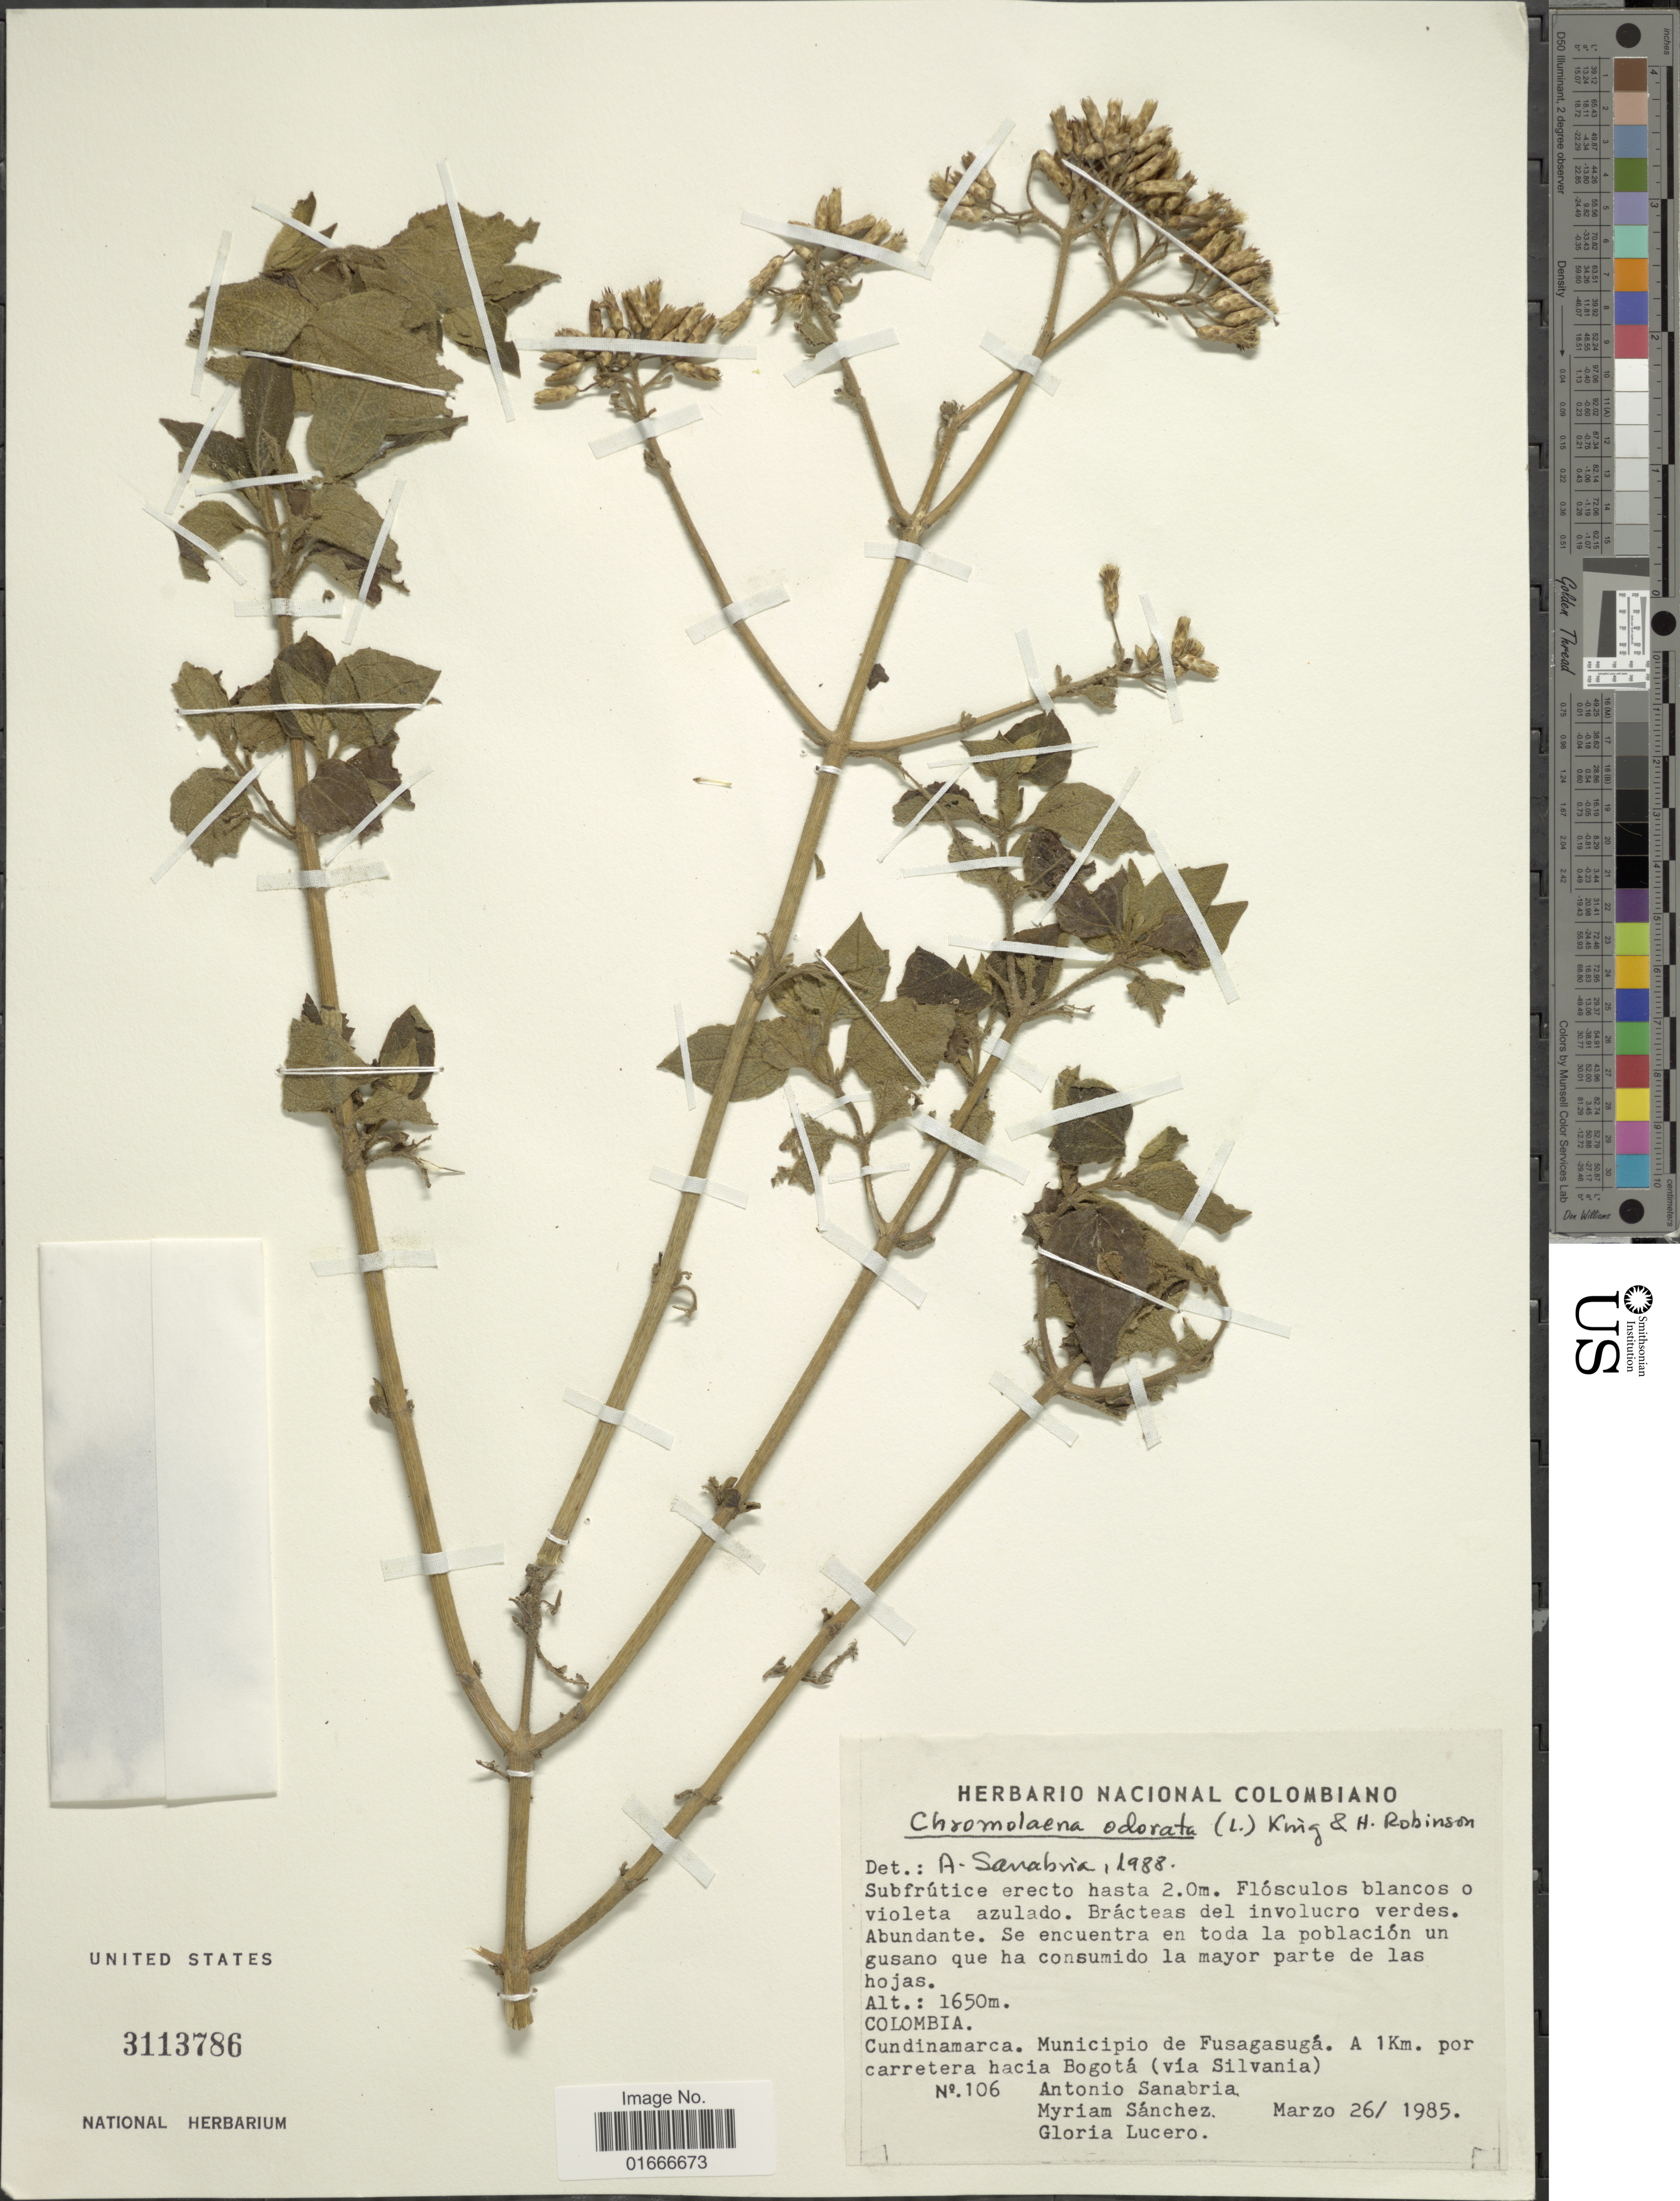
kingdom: Plantae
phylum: Tracheophyta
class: Magnoliopsida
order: Asterales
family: Asteraceae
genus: Chromolaena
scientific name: Chromolaena odorata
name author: (L.) R.M. King & H. Rob.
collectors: A. Sanabria G., M. Sánchez & G. Lucero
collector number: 106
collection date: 1985-03-26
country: Colombia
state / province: Cundinamarca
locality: Municipio de Fusagusaga, a 1 km por carretera hacia Bogota (via Silvania)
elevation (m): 1650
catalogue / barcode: US 3113786